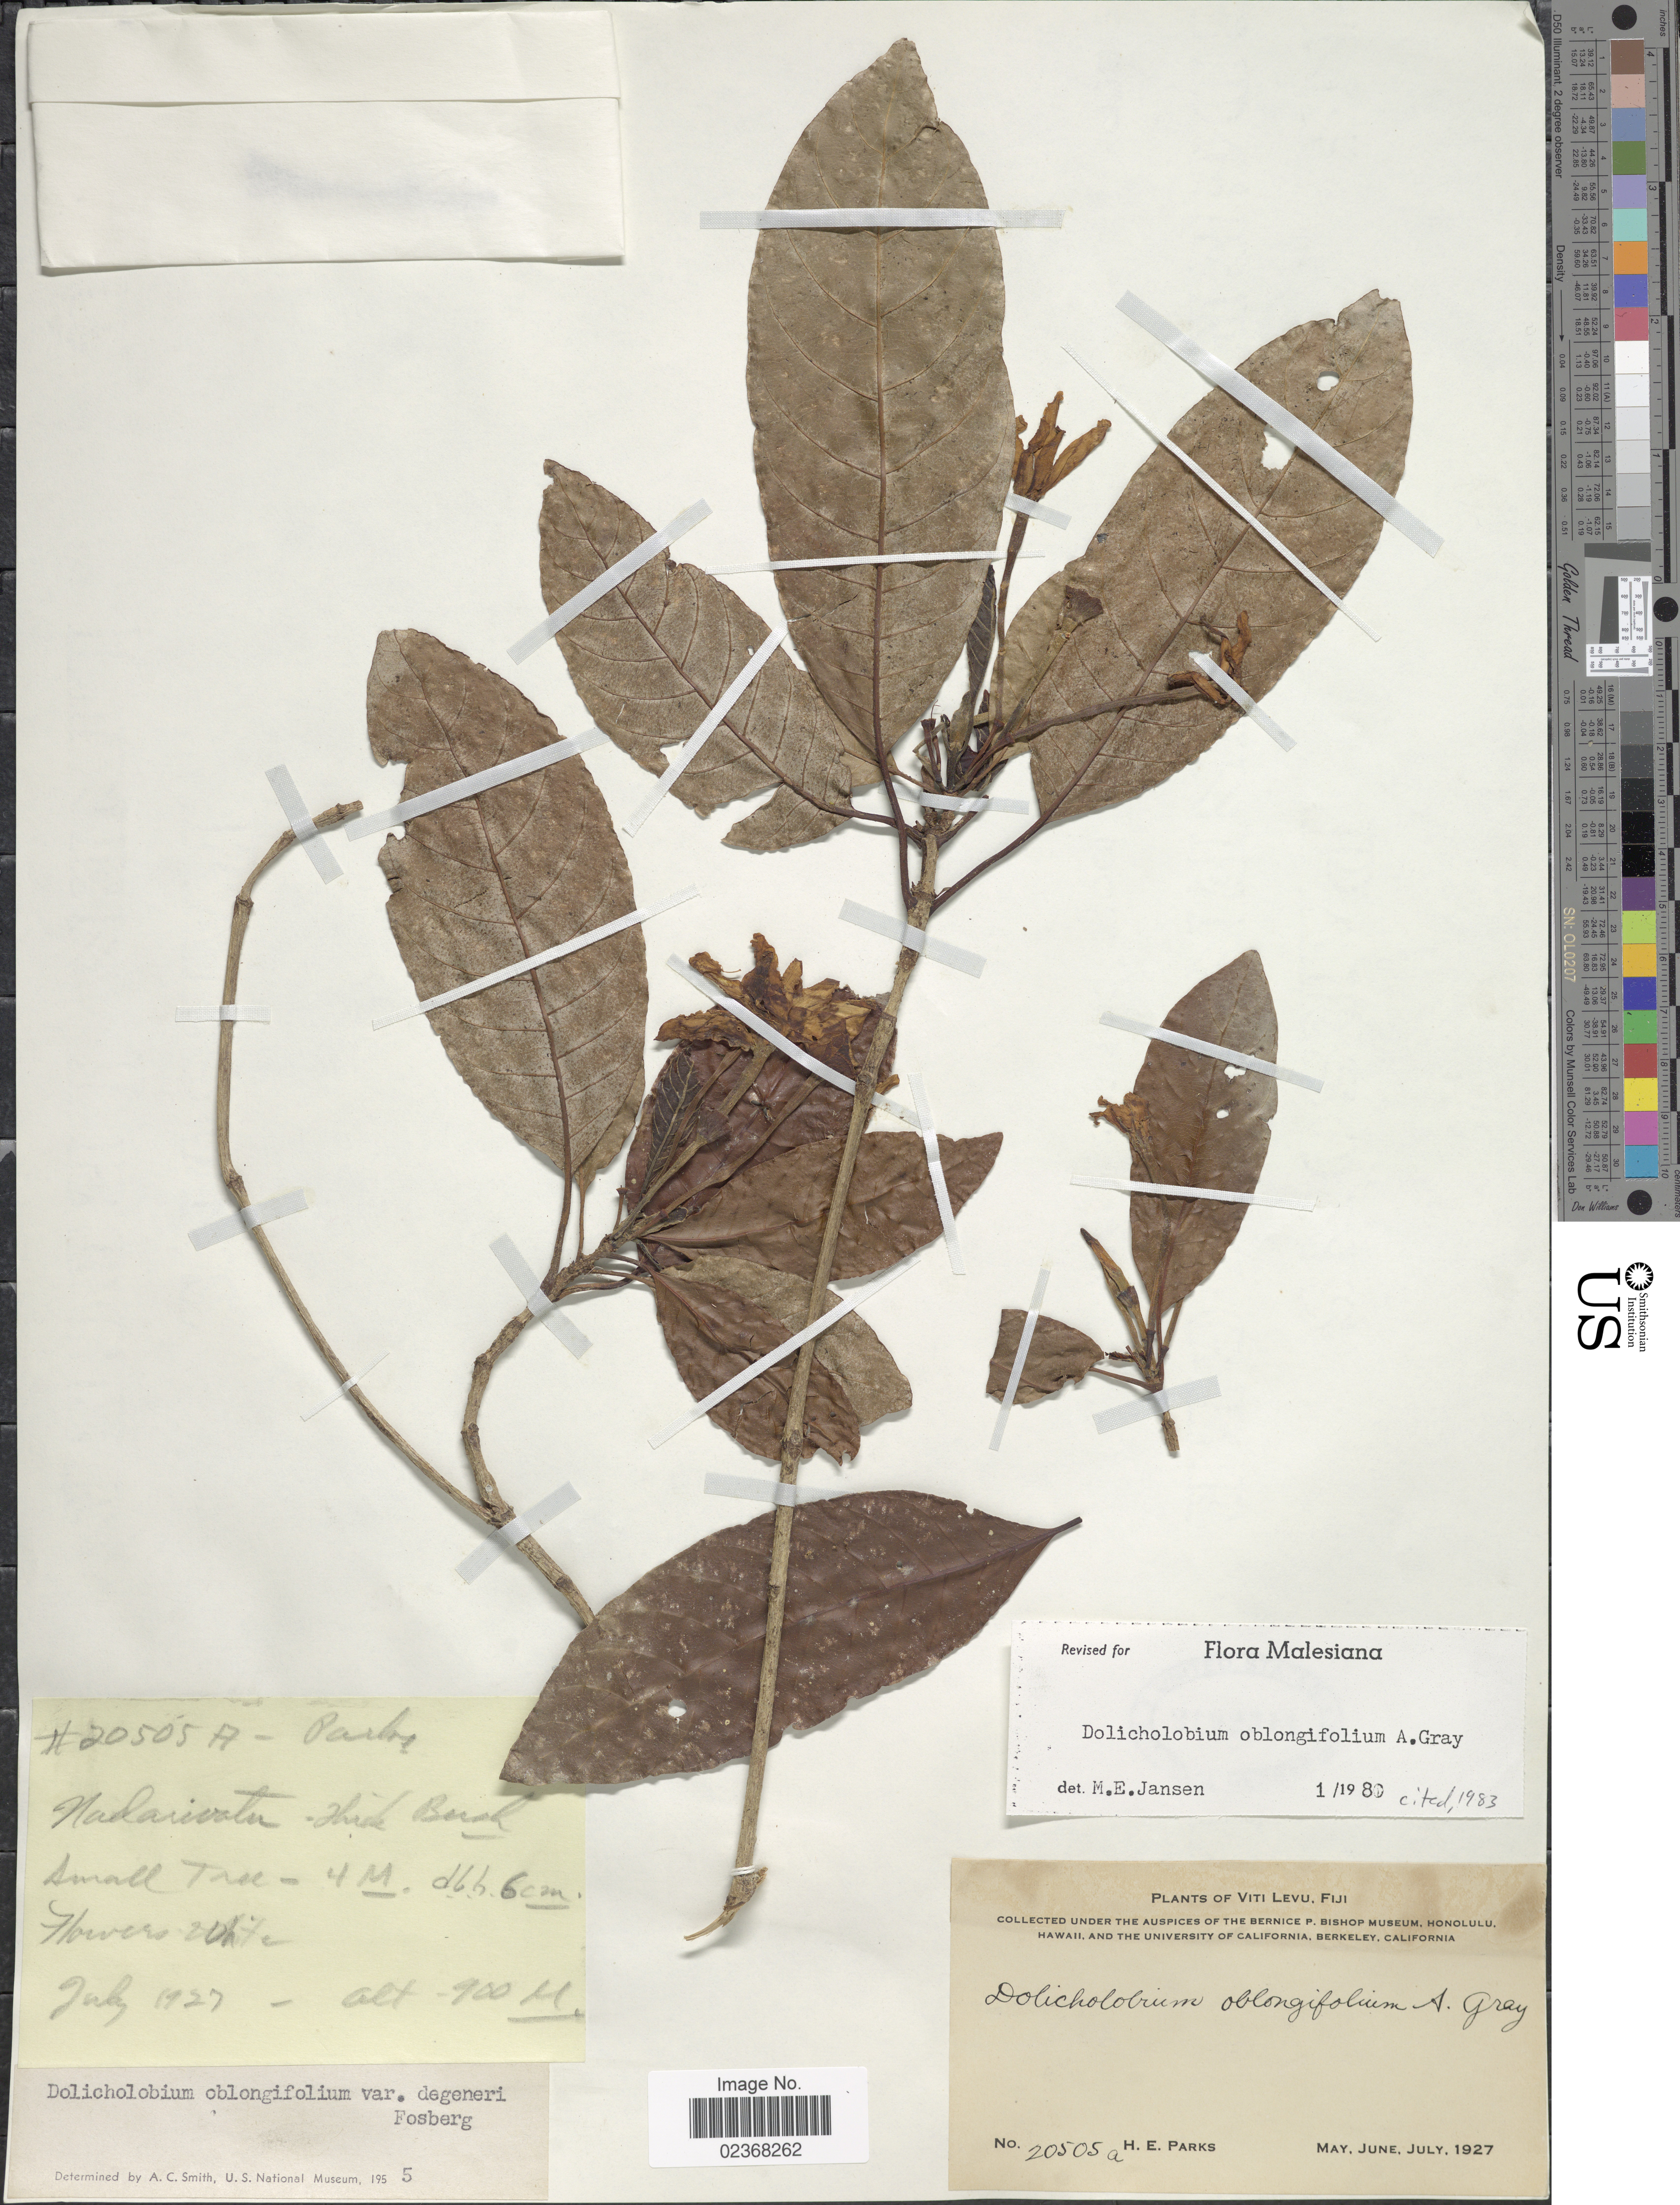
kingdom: Plantae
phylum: Tracheophyta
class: Magnoliopsida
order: Gentianales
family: Rubiaceae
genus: Dolicholobium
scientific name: Dolicholobium oblongifolium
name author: A. Gray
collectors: H. E. Parks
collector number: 20505a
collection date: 1927-05/1927-07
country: Fiji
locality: Viti Levu, Fiji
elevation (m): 900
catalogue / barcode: US 2192311